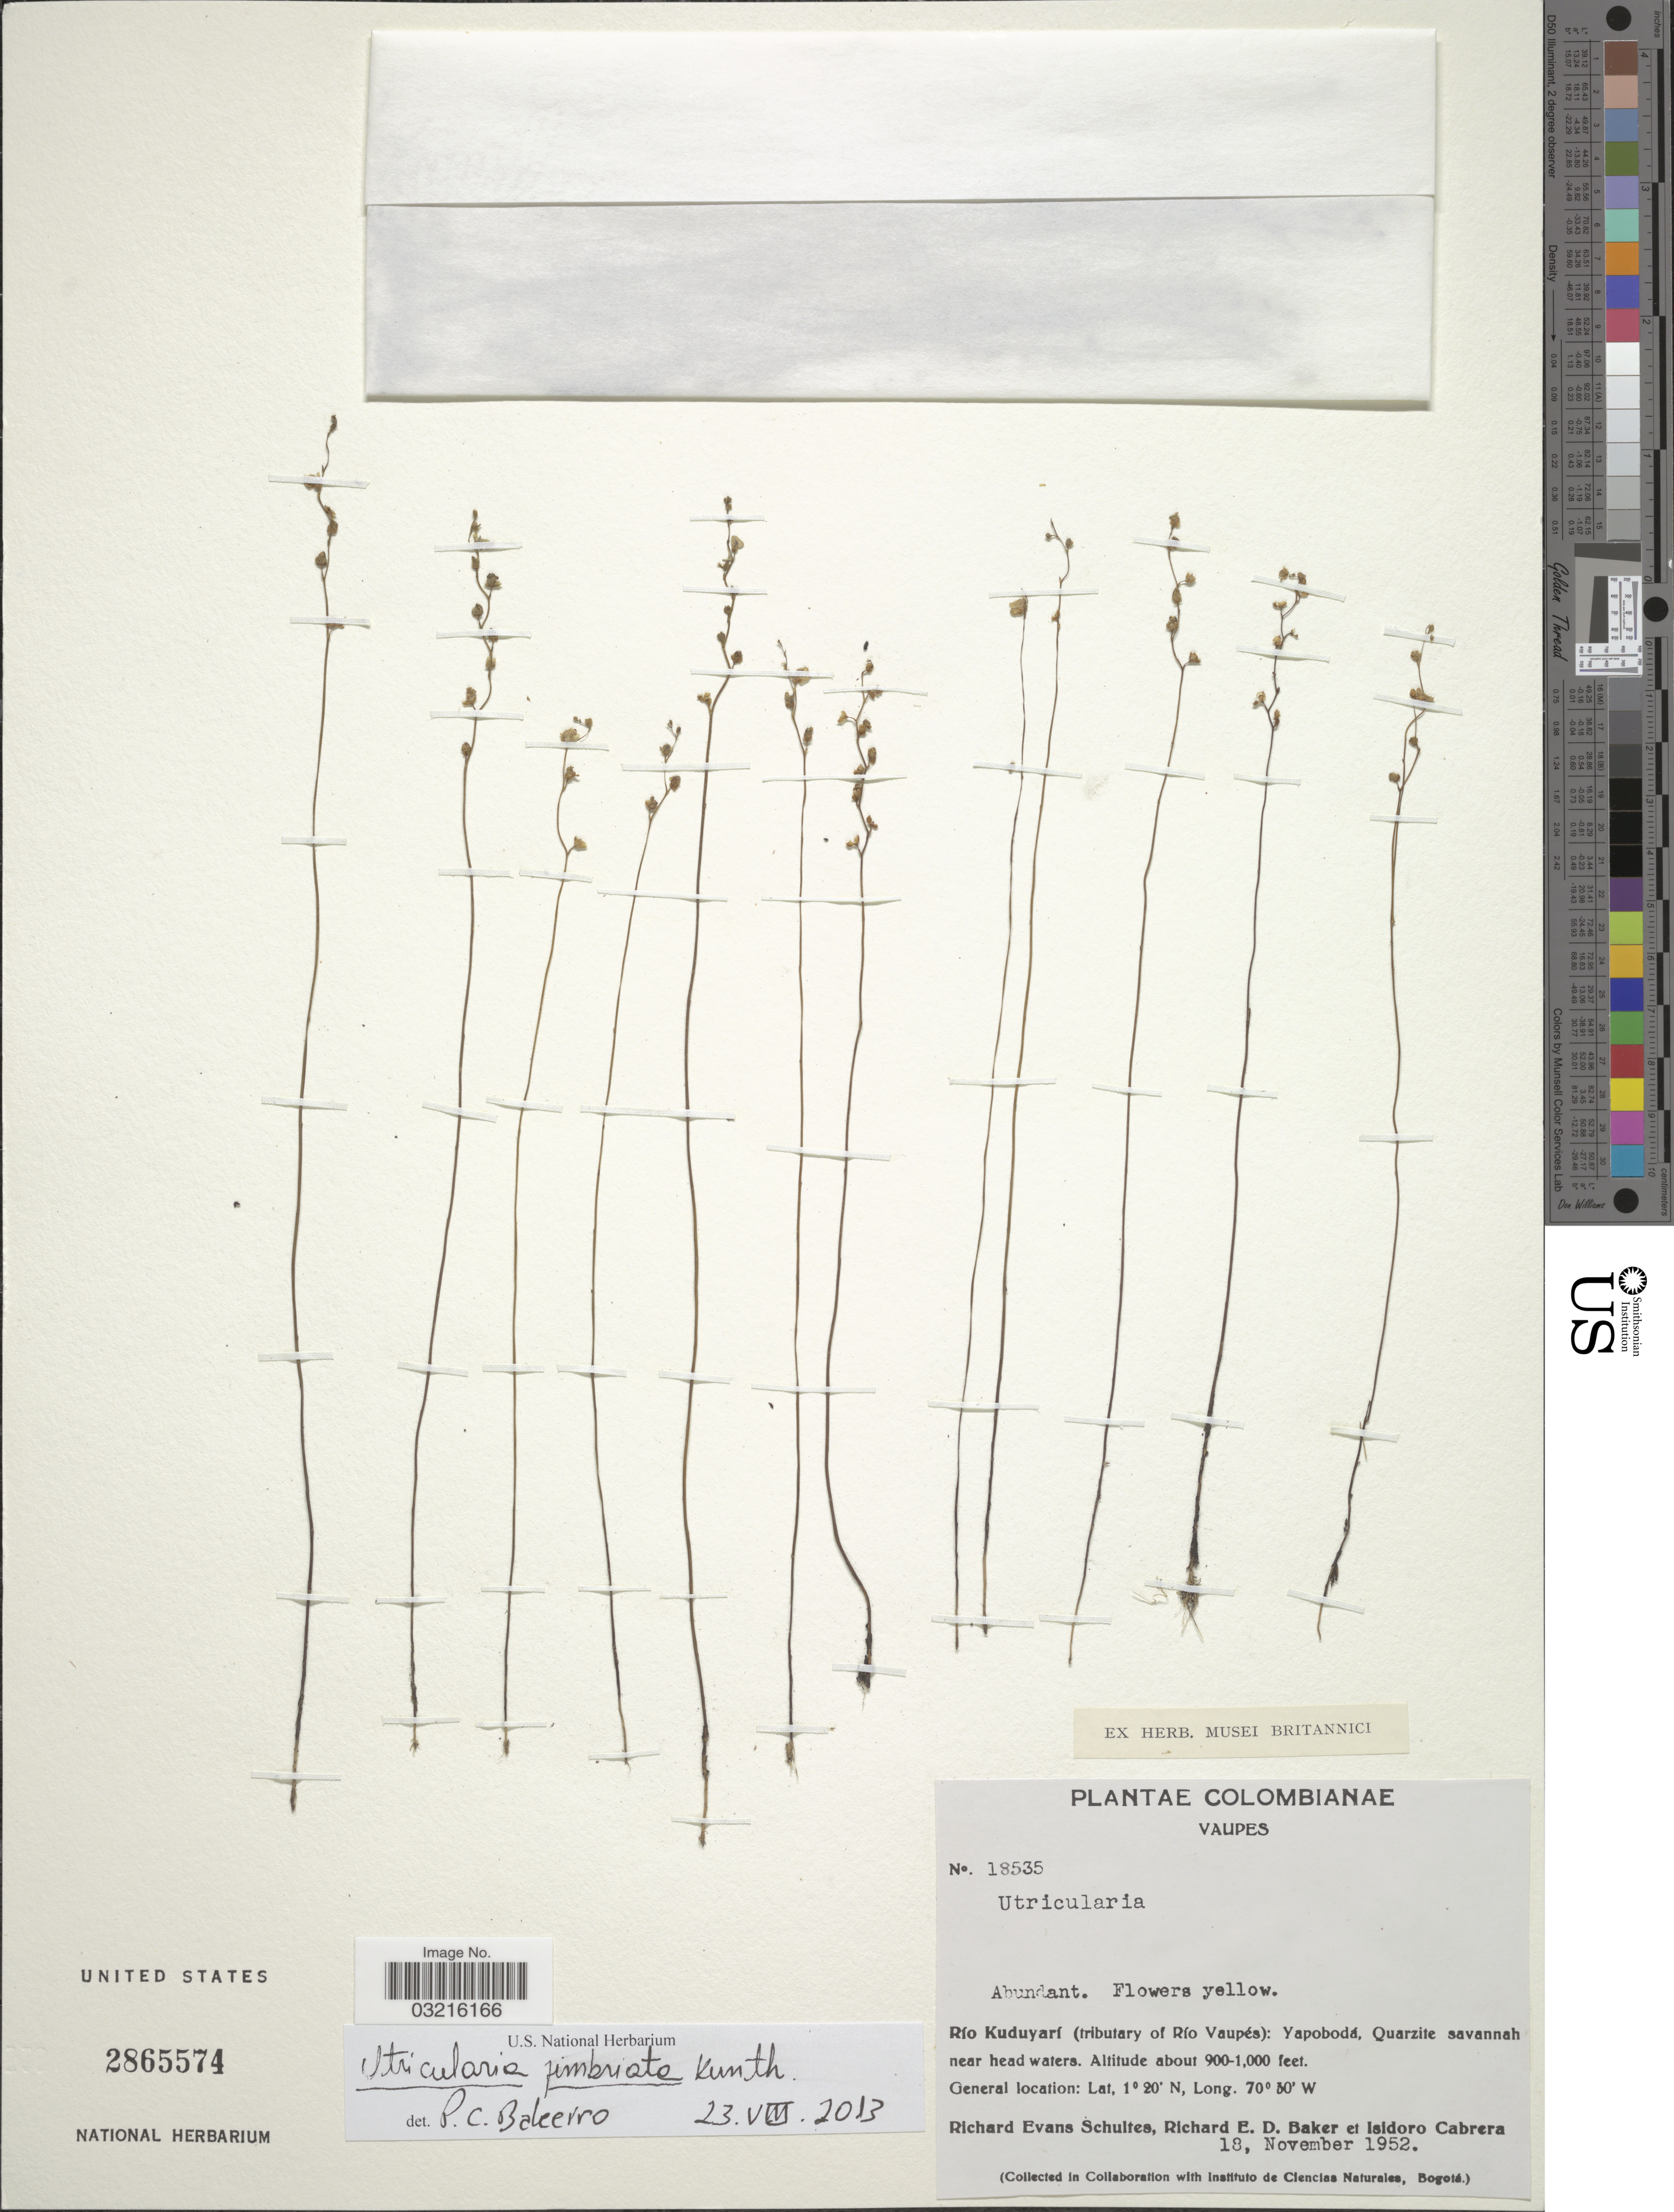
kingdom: Plantae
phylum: Tracheophyta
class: Magnoliopsida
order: Lamiales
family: Lentibulariaceae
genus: Utricularia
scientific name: Utricularia fimbriata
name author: Kunth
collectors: R. E. Schultes, R. E. D. Baker & I. Cabrera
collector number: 18535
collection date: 1952-11-18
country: Colombia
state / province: Vaupés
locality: Río Kuduyarí (tributary of Río Vaupés): Yapobodá, Quartzite savannah near head waters.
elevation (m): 274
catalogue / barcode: US 2865574